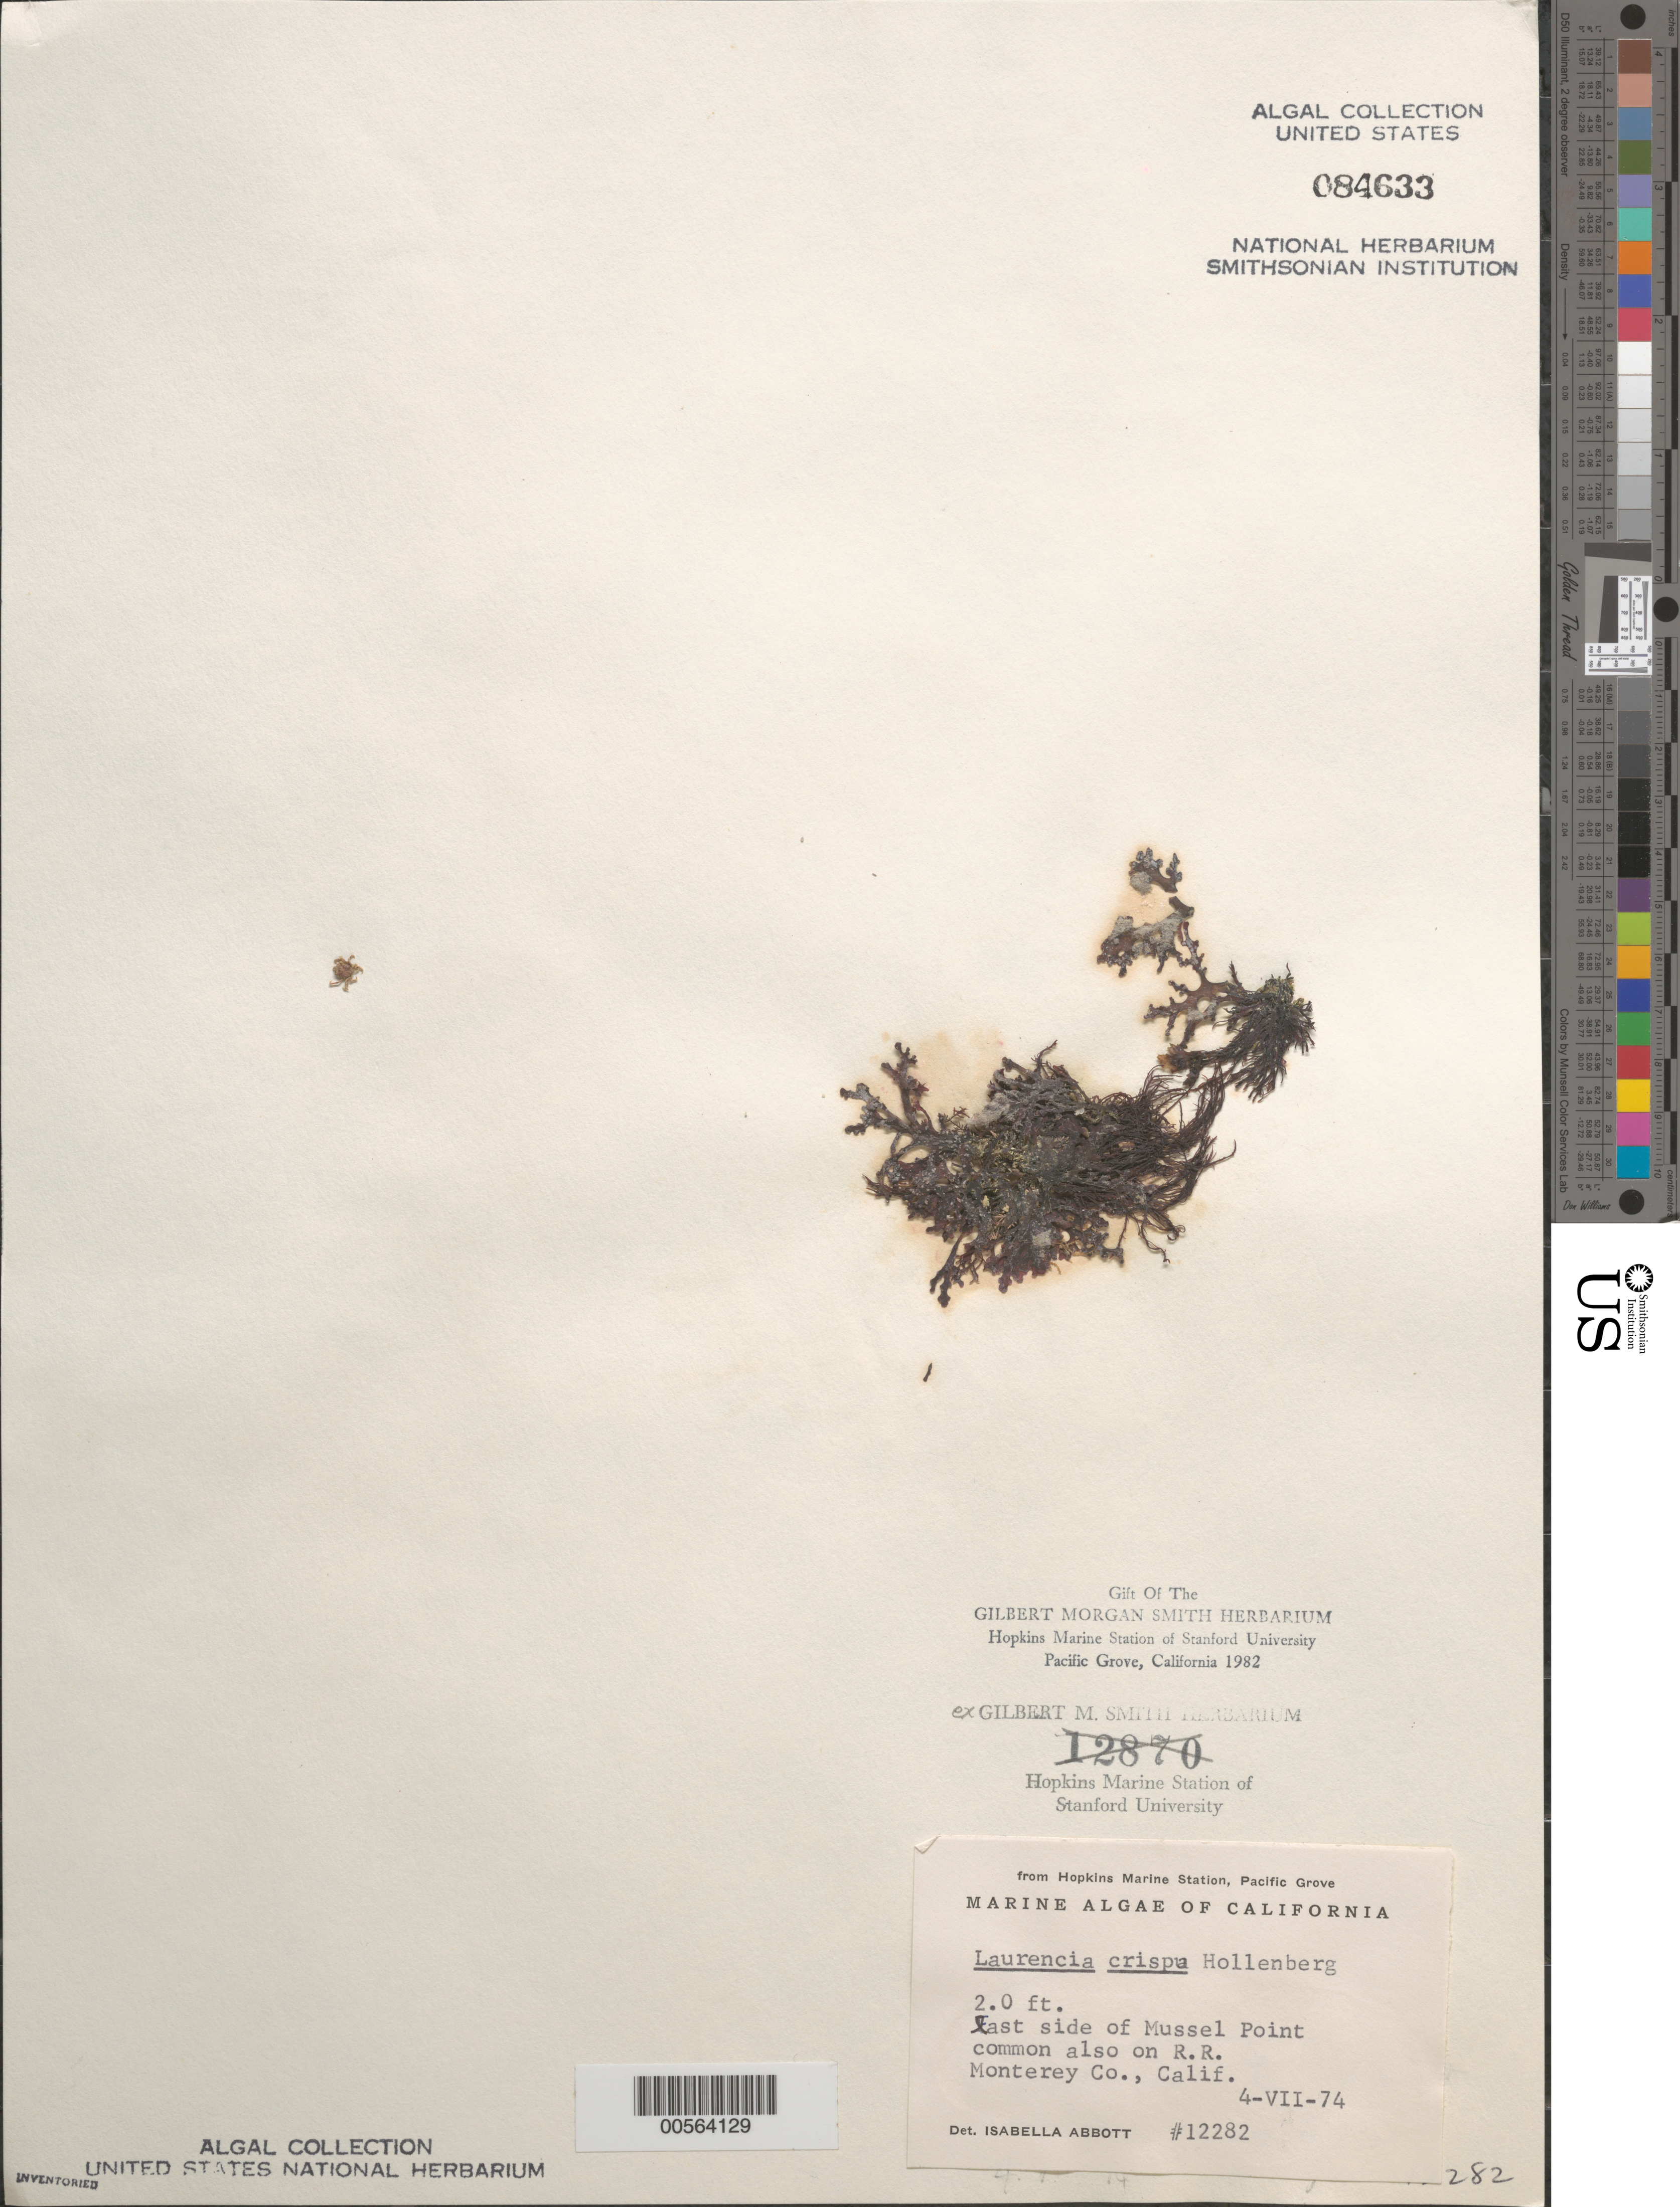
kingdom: Plantae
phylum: Rhodophyta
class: Florideophyceae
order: Ceramiales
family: Rhodomelaceae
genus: Osmundea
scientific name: Osmundea crispa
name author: (Hollenb.) K.W. Nam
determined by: Algae name updating Project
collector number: IAA 12282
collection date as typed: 04 Jul 1974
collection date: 1974-07-04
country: United States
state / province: California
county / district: Monterey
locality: Mussel Point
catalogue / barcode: US 84633